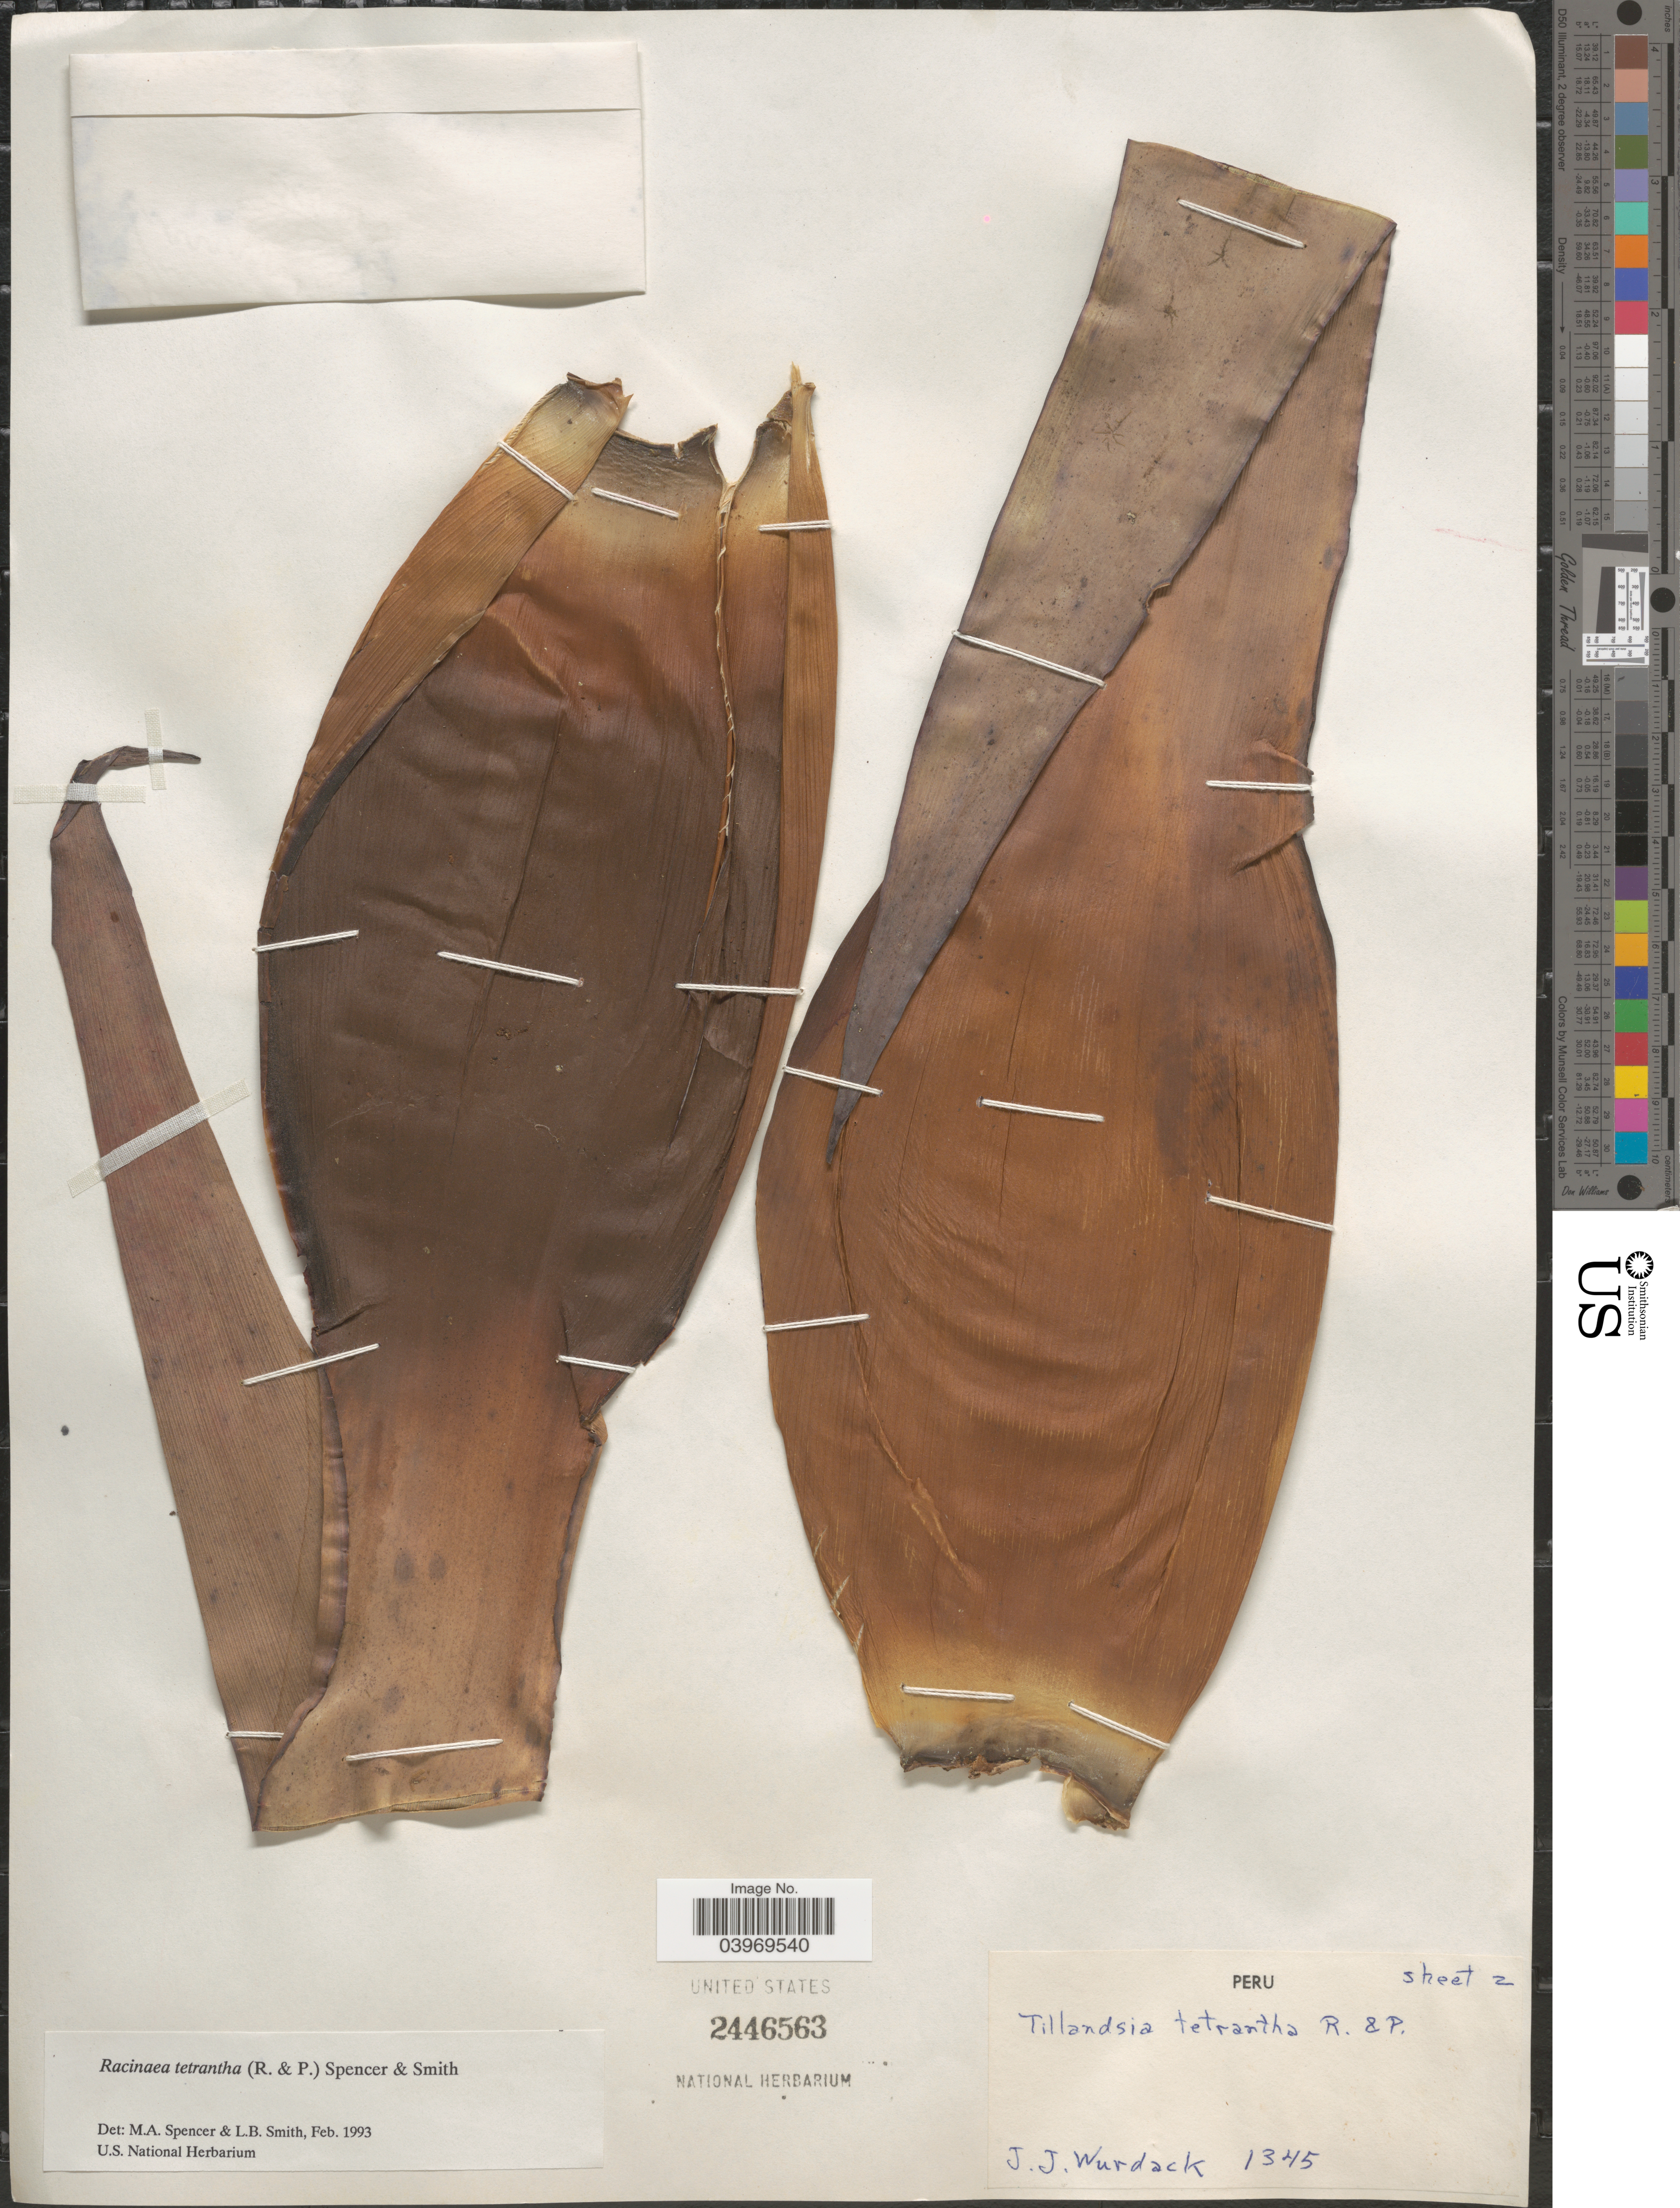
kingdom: Plantae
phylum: Tracheophyta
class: Liliopsida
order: Poales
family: Bromeliaceae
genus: Racinaea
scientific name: Racinaea tetrantha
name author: (Ruiz & Pav.) L.B. Sm.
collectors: J. J. Wurdack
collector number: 1345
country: Peru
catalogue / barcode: US 2446563